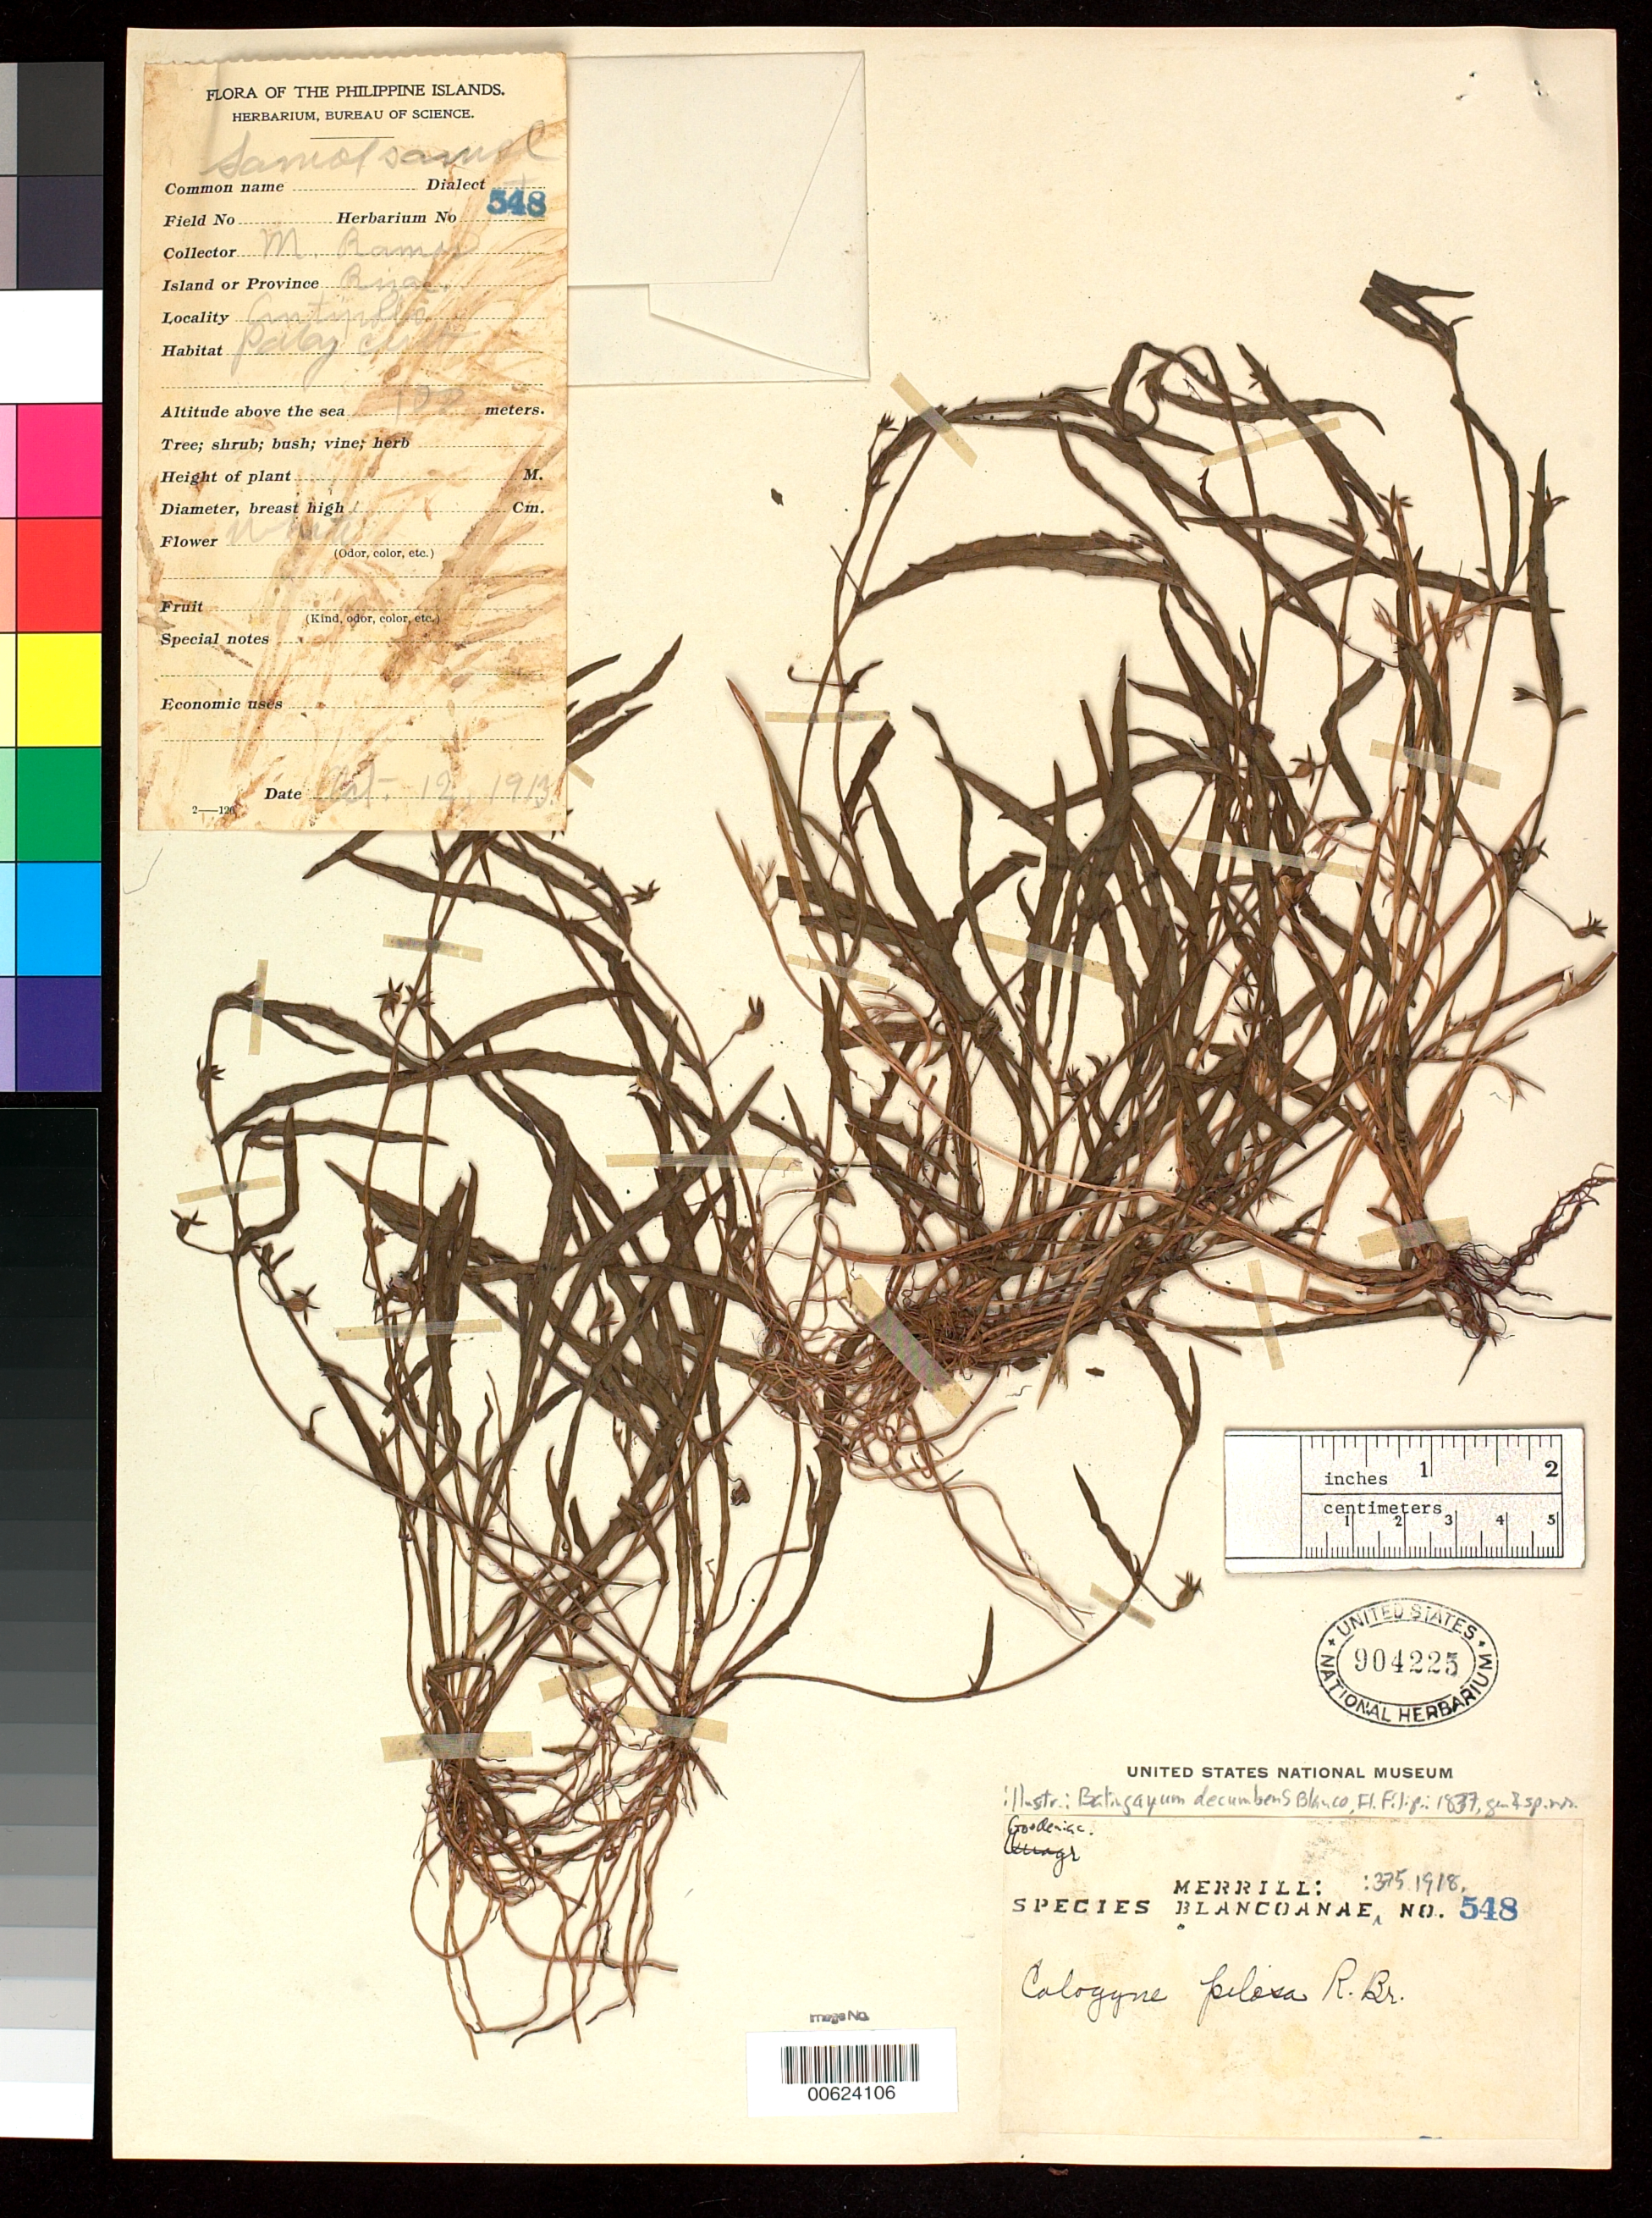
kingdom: Plantae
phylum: Tracheophyta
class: Magnoliopsida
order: Asterales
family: Goodeniaceae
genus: Balingayum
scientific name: Balingayum decumbens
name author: Blanco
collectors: M. Ramos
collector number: Sp. Blancoan. 0548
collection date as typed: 12 Oct 1913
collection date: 1913-10-12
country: Philippines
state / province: Calabarzon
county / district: Rizal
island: Luzon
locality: Antipolo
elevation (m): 100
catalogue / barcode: US 904225